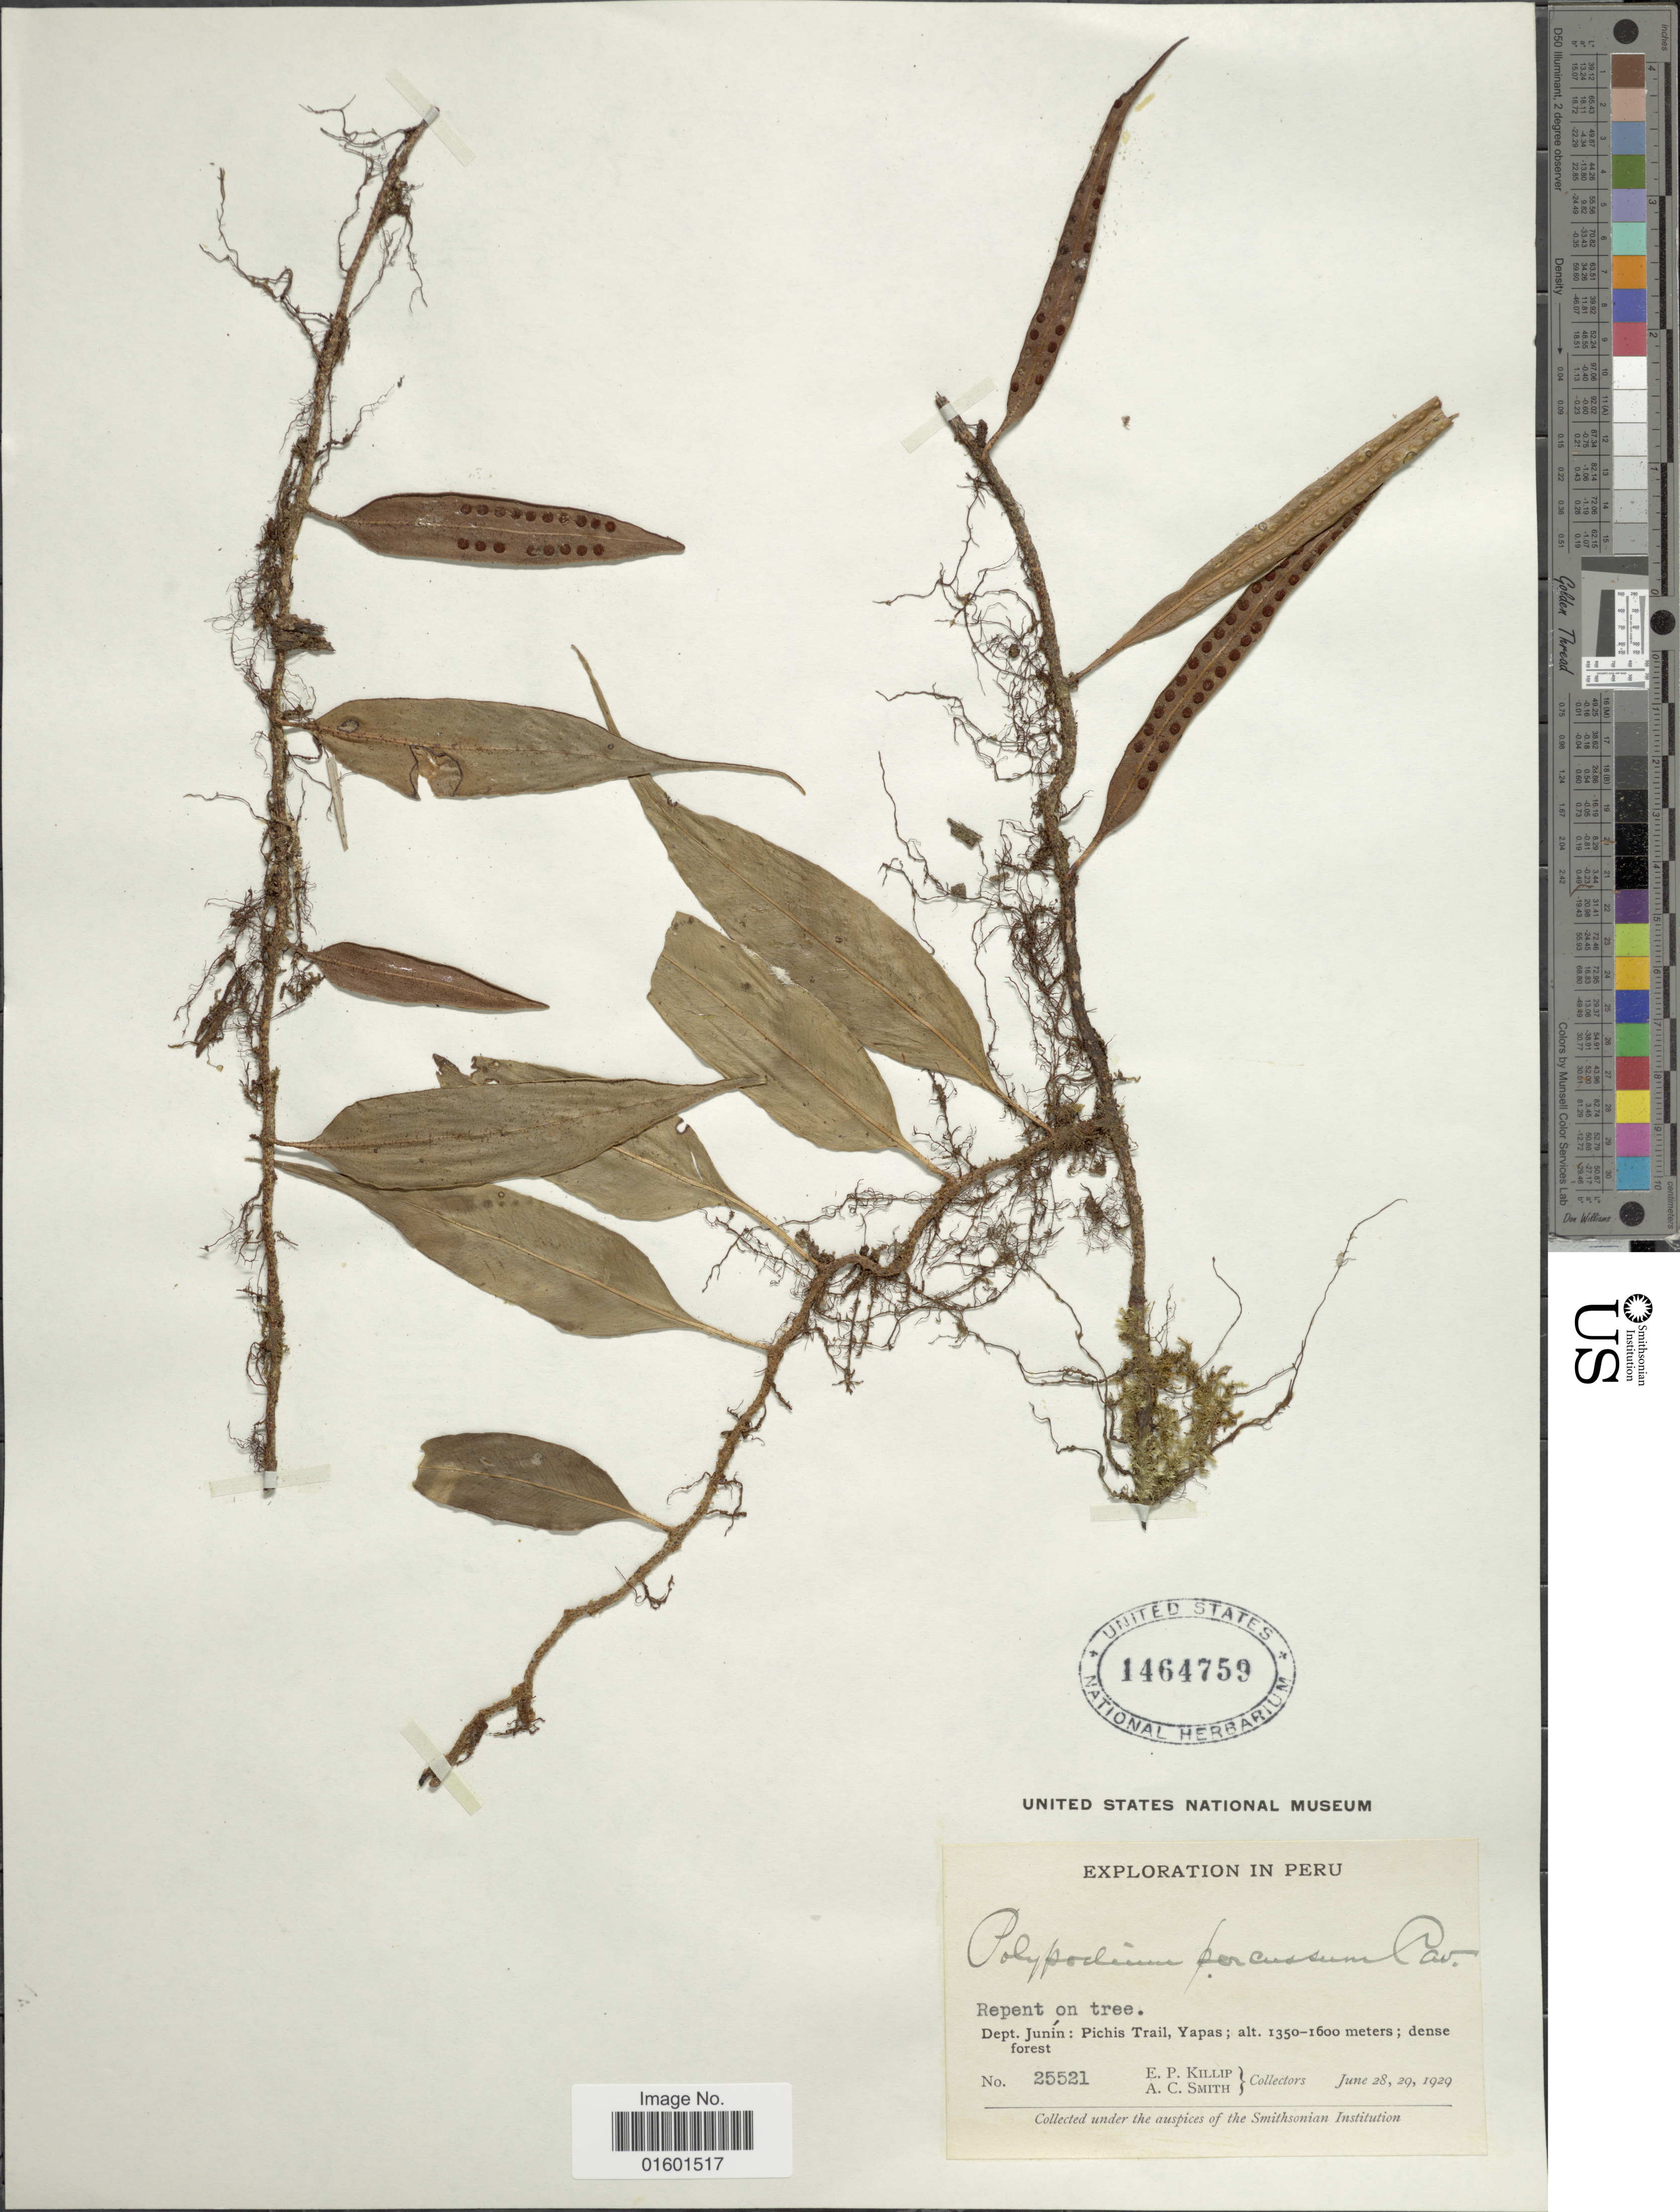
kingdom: Plantae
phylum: Tracheophyta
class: Polypodiopsida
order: Polypodiales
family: Polypodiaceae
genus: Microgramma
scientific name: Microgramma percussa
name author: (Cav.) de la Sota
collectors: E. P. Killip & A. C. Smith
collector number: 25521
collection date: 1929-06-28/1929-06-29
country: Peru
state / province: Junín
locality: Pichis Trail, Yapas; dense forest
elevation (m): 1350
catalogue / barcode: US 1464759